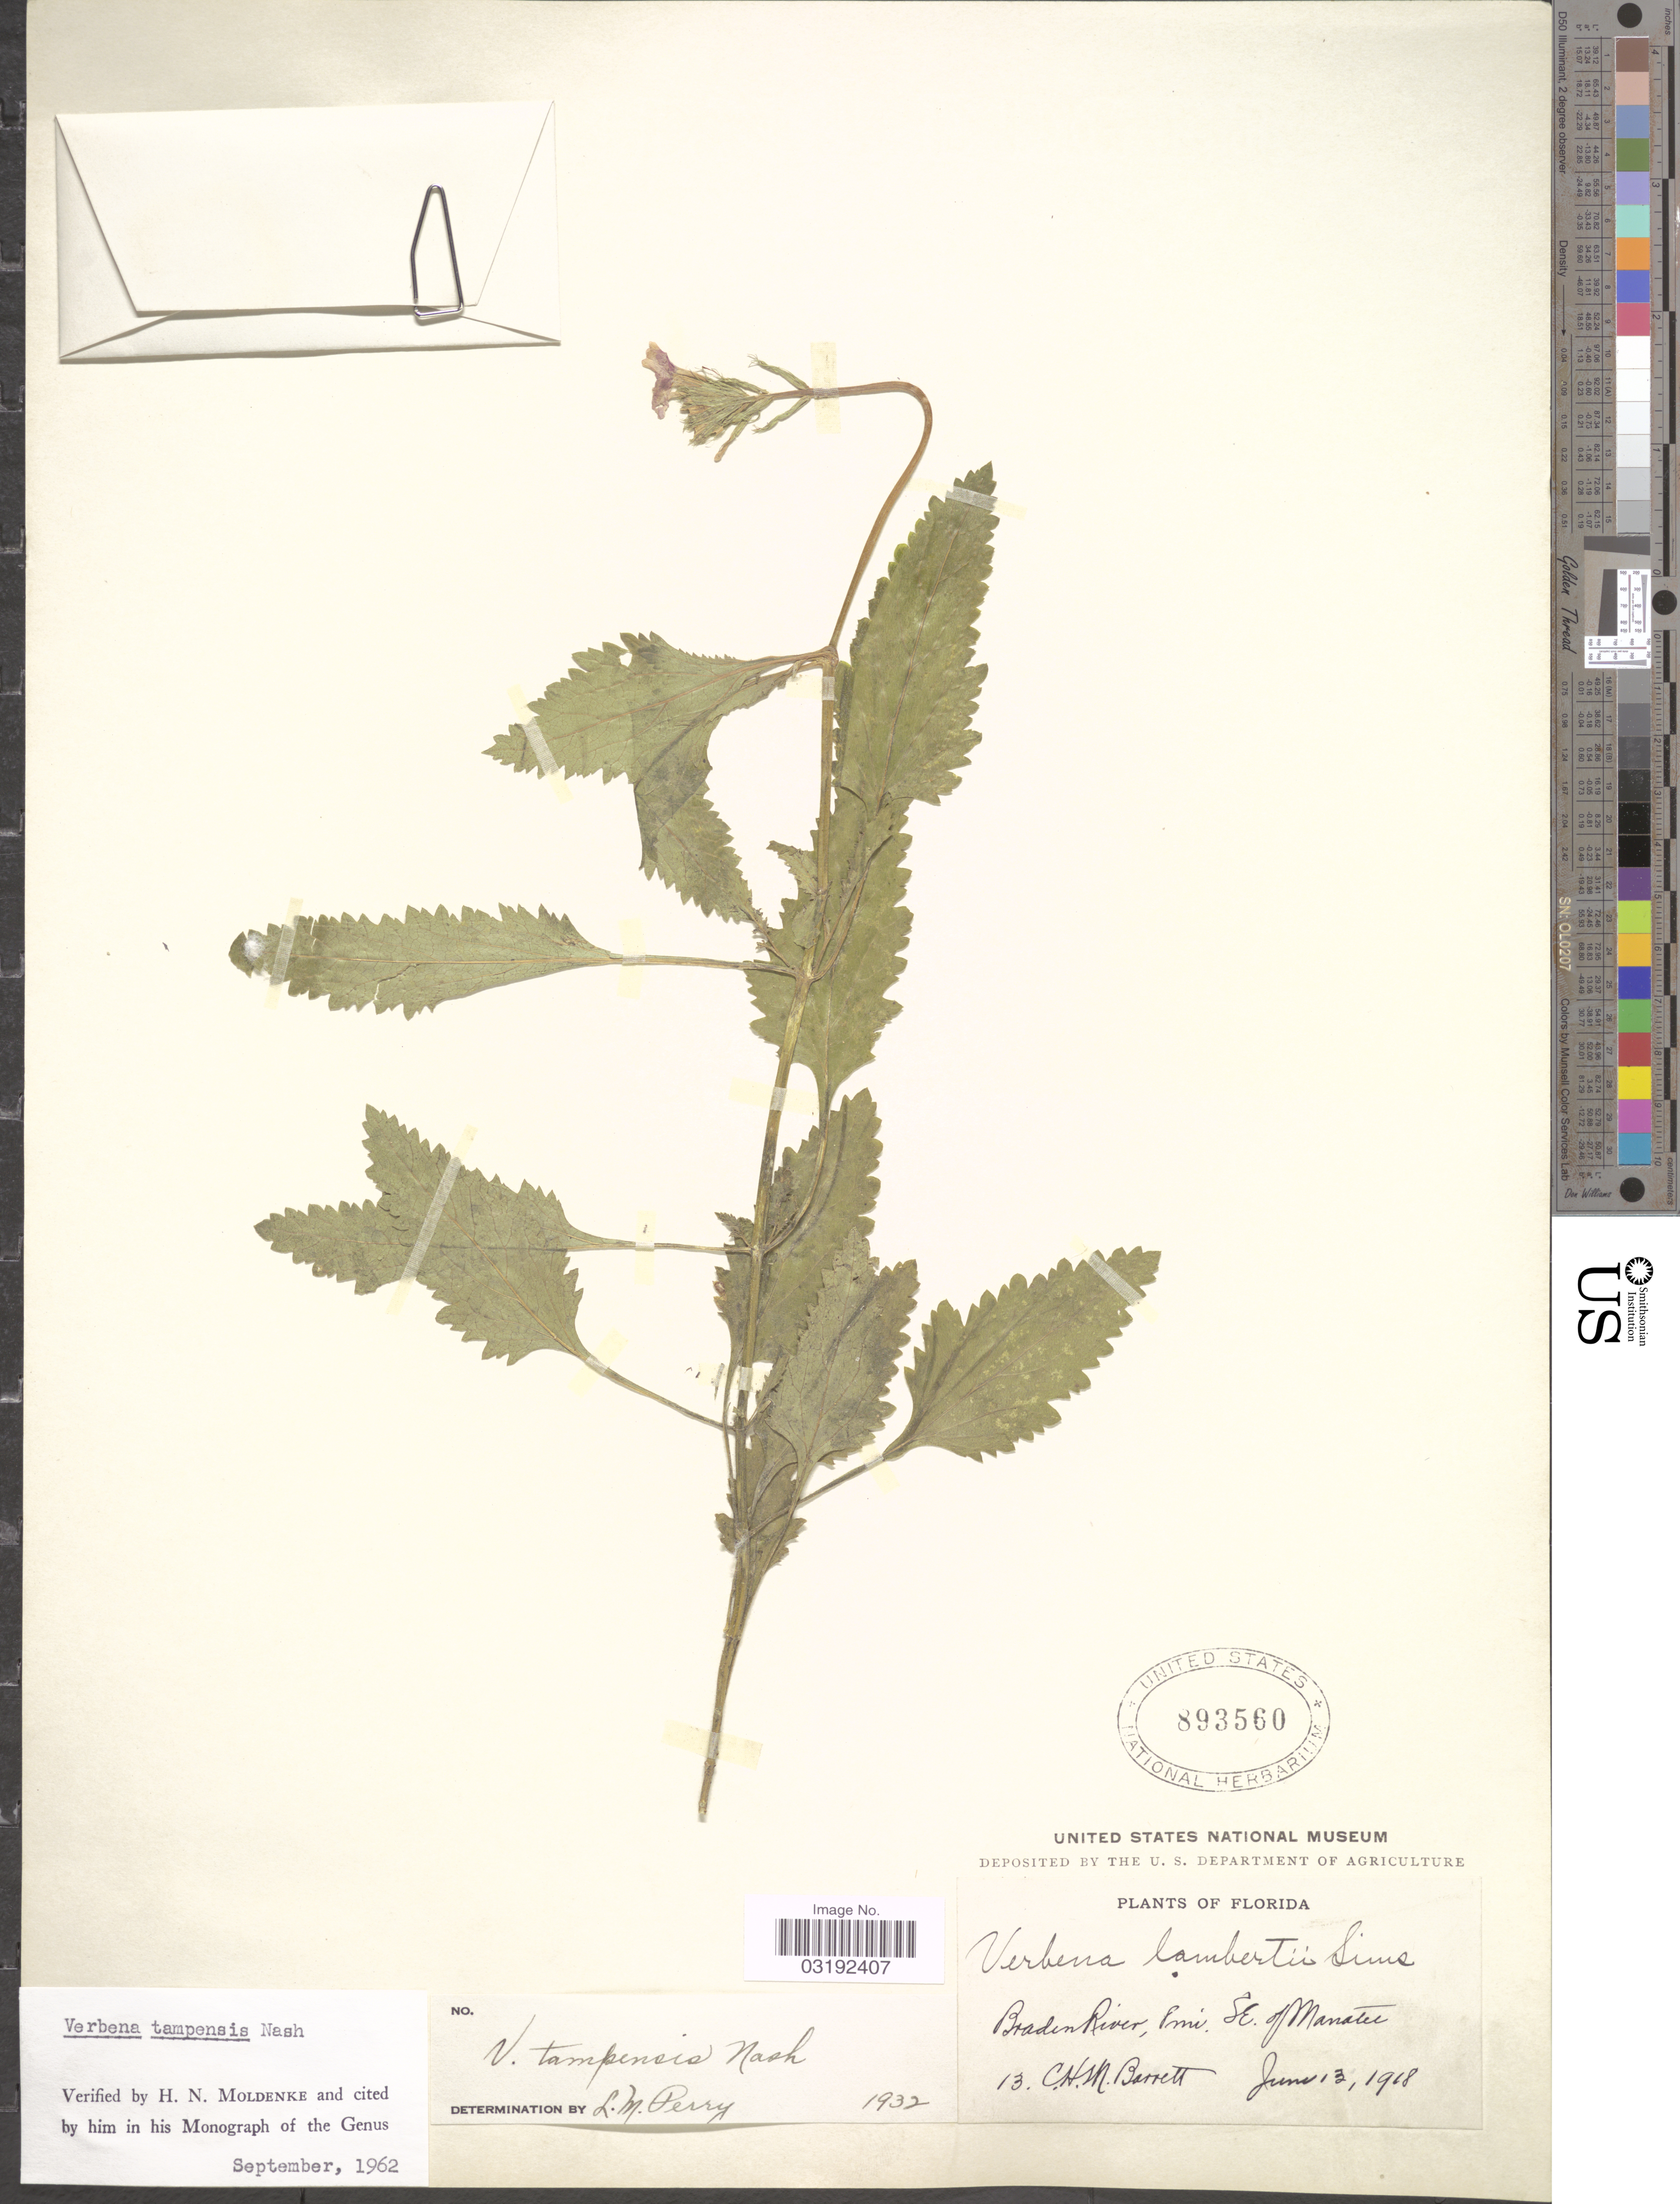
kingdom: Plantae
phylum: Tracheophyta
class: Magnoliopsida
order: Lamiales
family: Verbenaceae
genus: Verbena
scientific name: Verbena tampensis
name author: Nash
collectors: C. Barrett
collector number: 13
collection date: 1918-06-13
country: United States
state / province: Florida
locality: Braden River, 8 mi. SE. of Manatee.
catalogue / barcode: US 893560